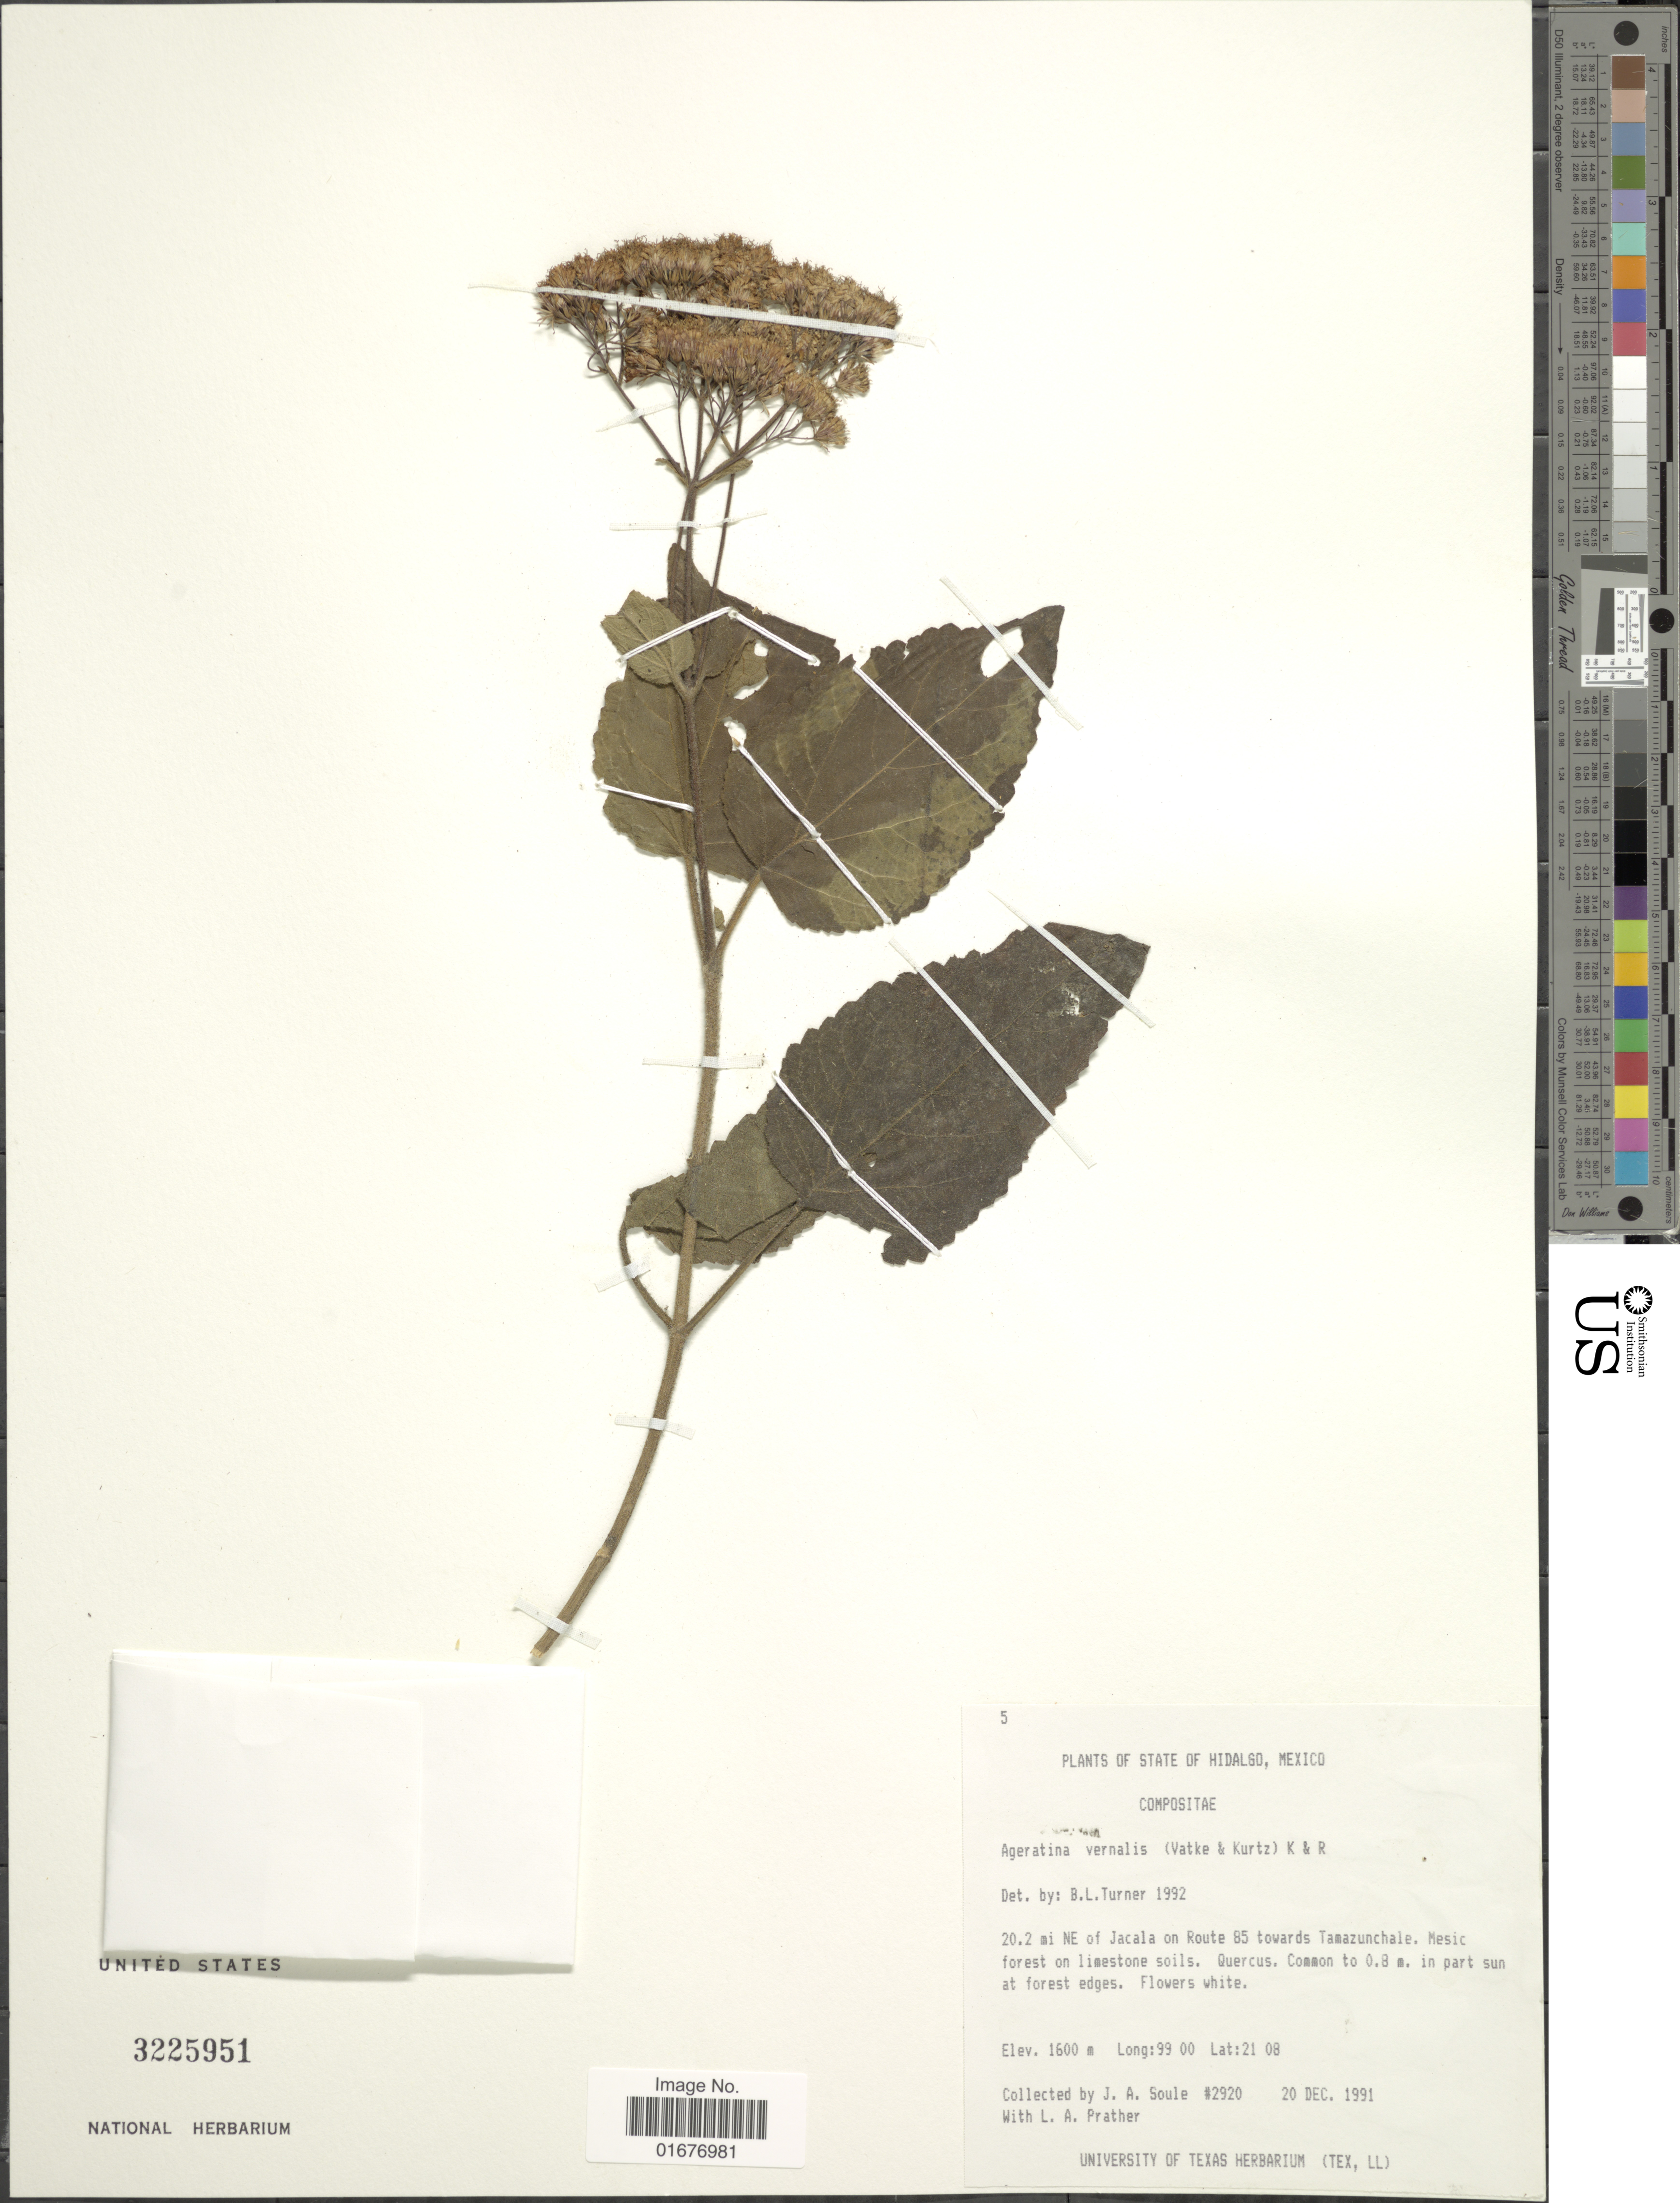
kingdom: Plantae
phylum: Tracheophyta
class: Magnoliopsida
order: Asterales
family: Asteraceae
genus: Ageratina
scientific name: Ageratina vernalis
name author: (Vatke & Kurtz) R.M. King & H. Rob.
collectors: J. Soule & L. A. Prather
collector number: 2920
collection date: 1991-12-20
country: Mexico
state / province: Hidalgo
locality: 20.2 mi NE of Jacala on Route 85 towards Tamazunchale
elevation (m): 1600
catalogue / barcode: US 3225951